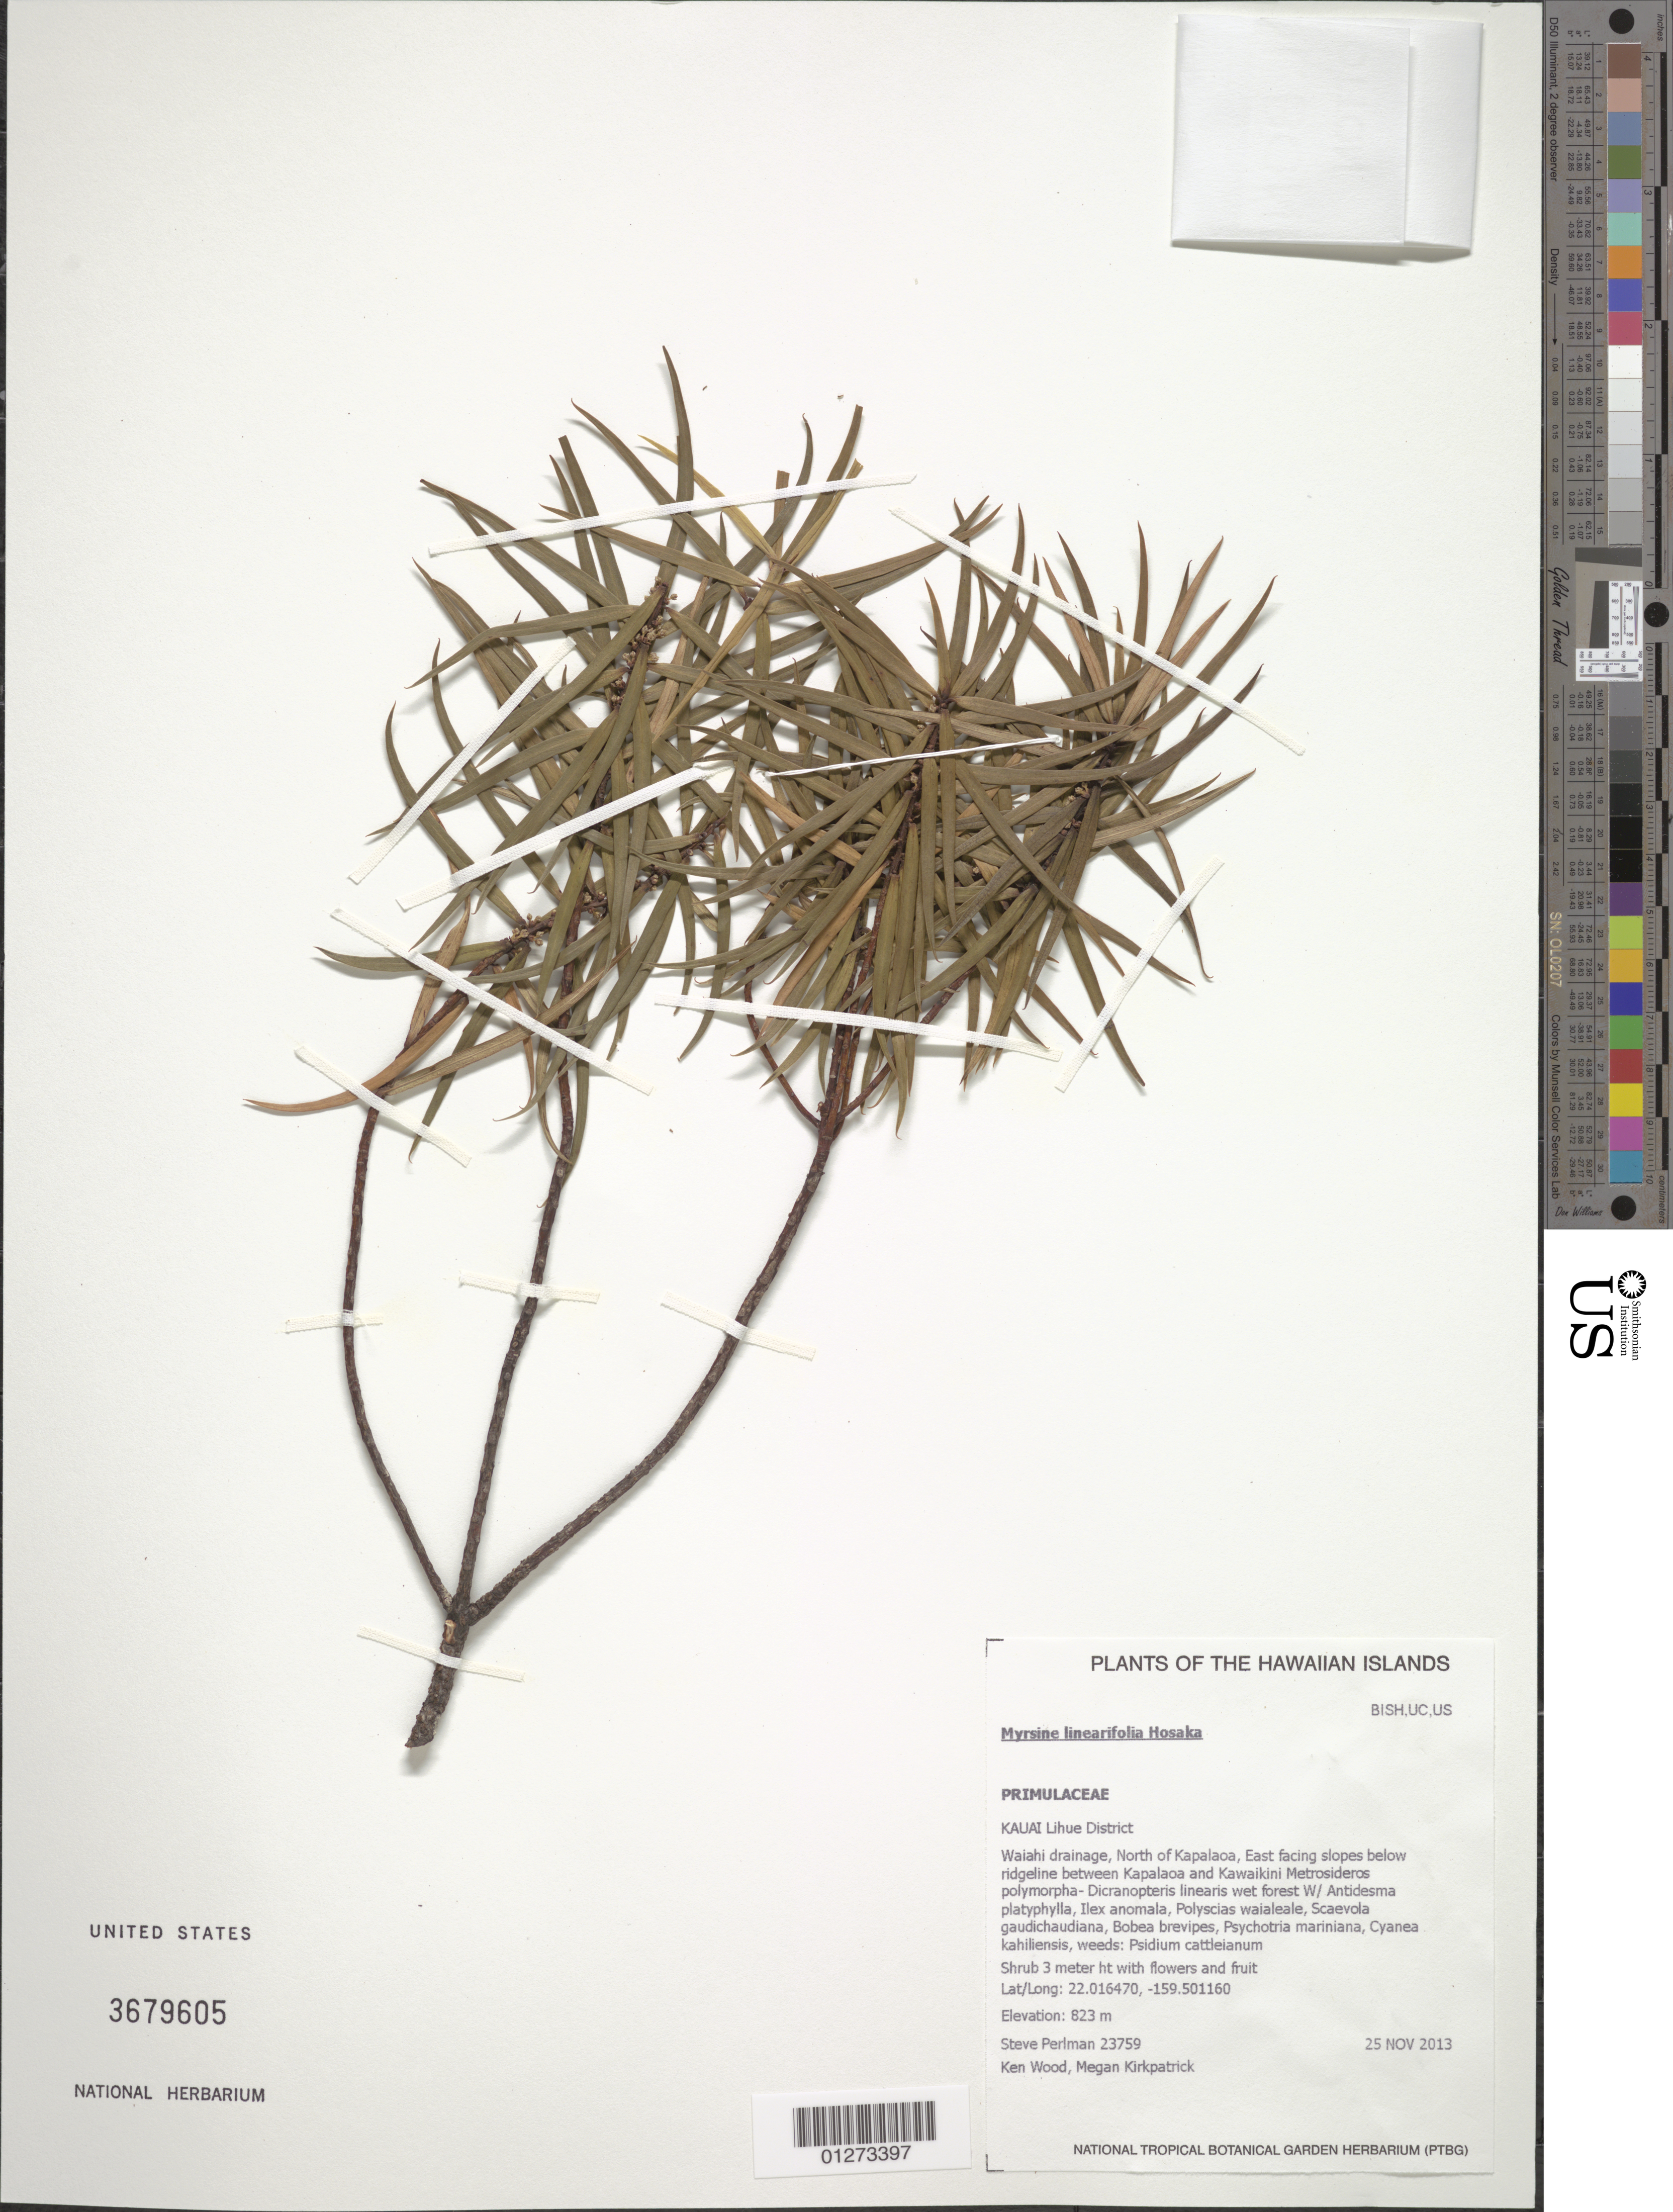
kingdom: Plantae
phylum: Tracheophyta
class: Magnoliopsida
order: Ericales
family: Primulaceae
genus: Myrsine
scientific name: Myrsine linearifolia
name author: Hosaka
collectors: S. P. Perlman, K. R. Wood & M. Kirkpatrick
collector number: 23759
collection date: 2013-11-25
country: United States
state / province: Hawaii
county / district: Kaui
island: Kaua'i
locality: Waiahi Drainage, North of Kapalaoa, east facing slopes below ridgeline between Kapalaoa and Kawaikini.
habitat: Wet forest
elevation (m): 823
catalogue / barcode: US 3679605